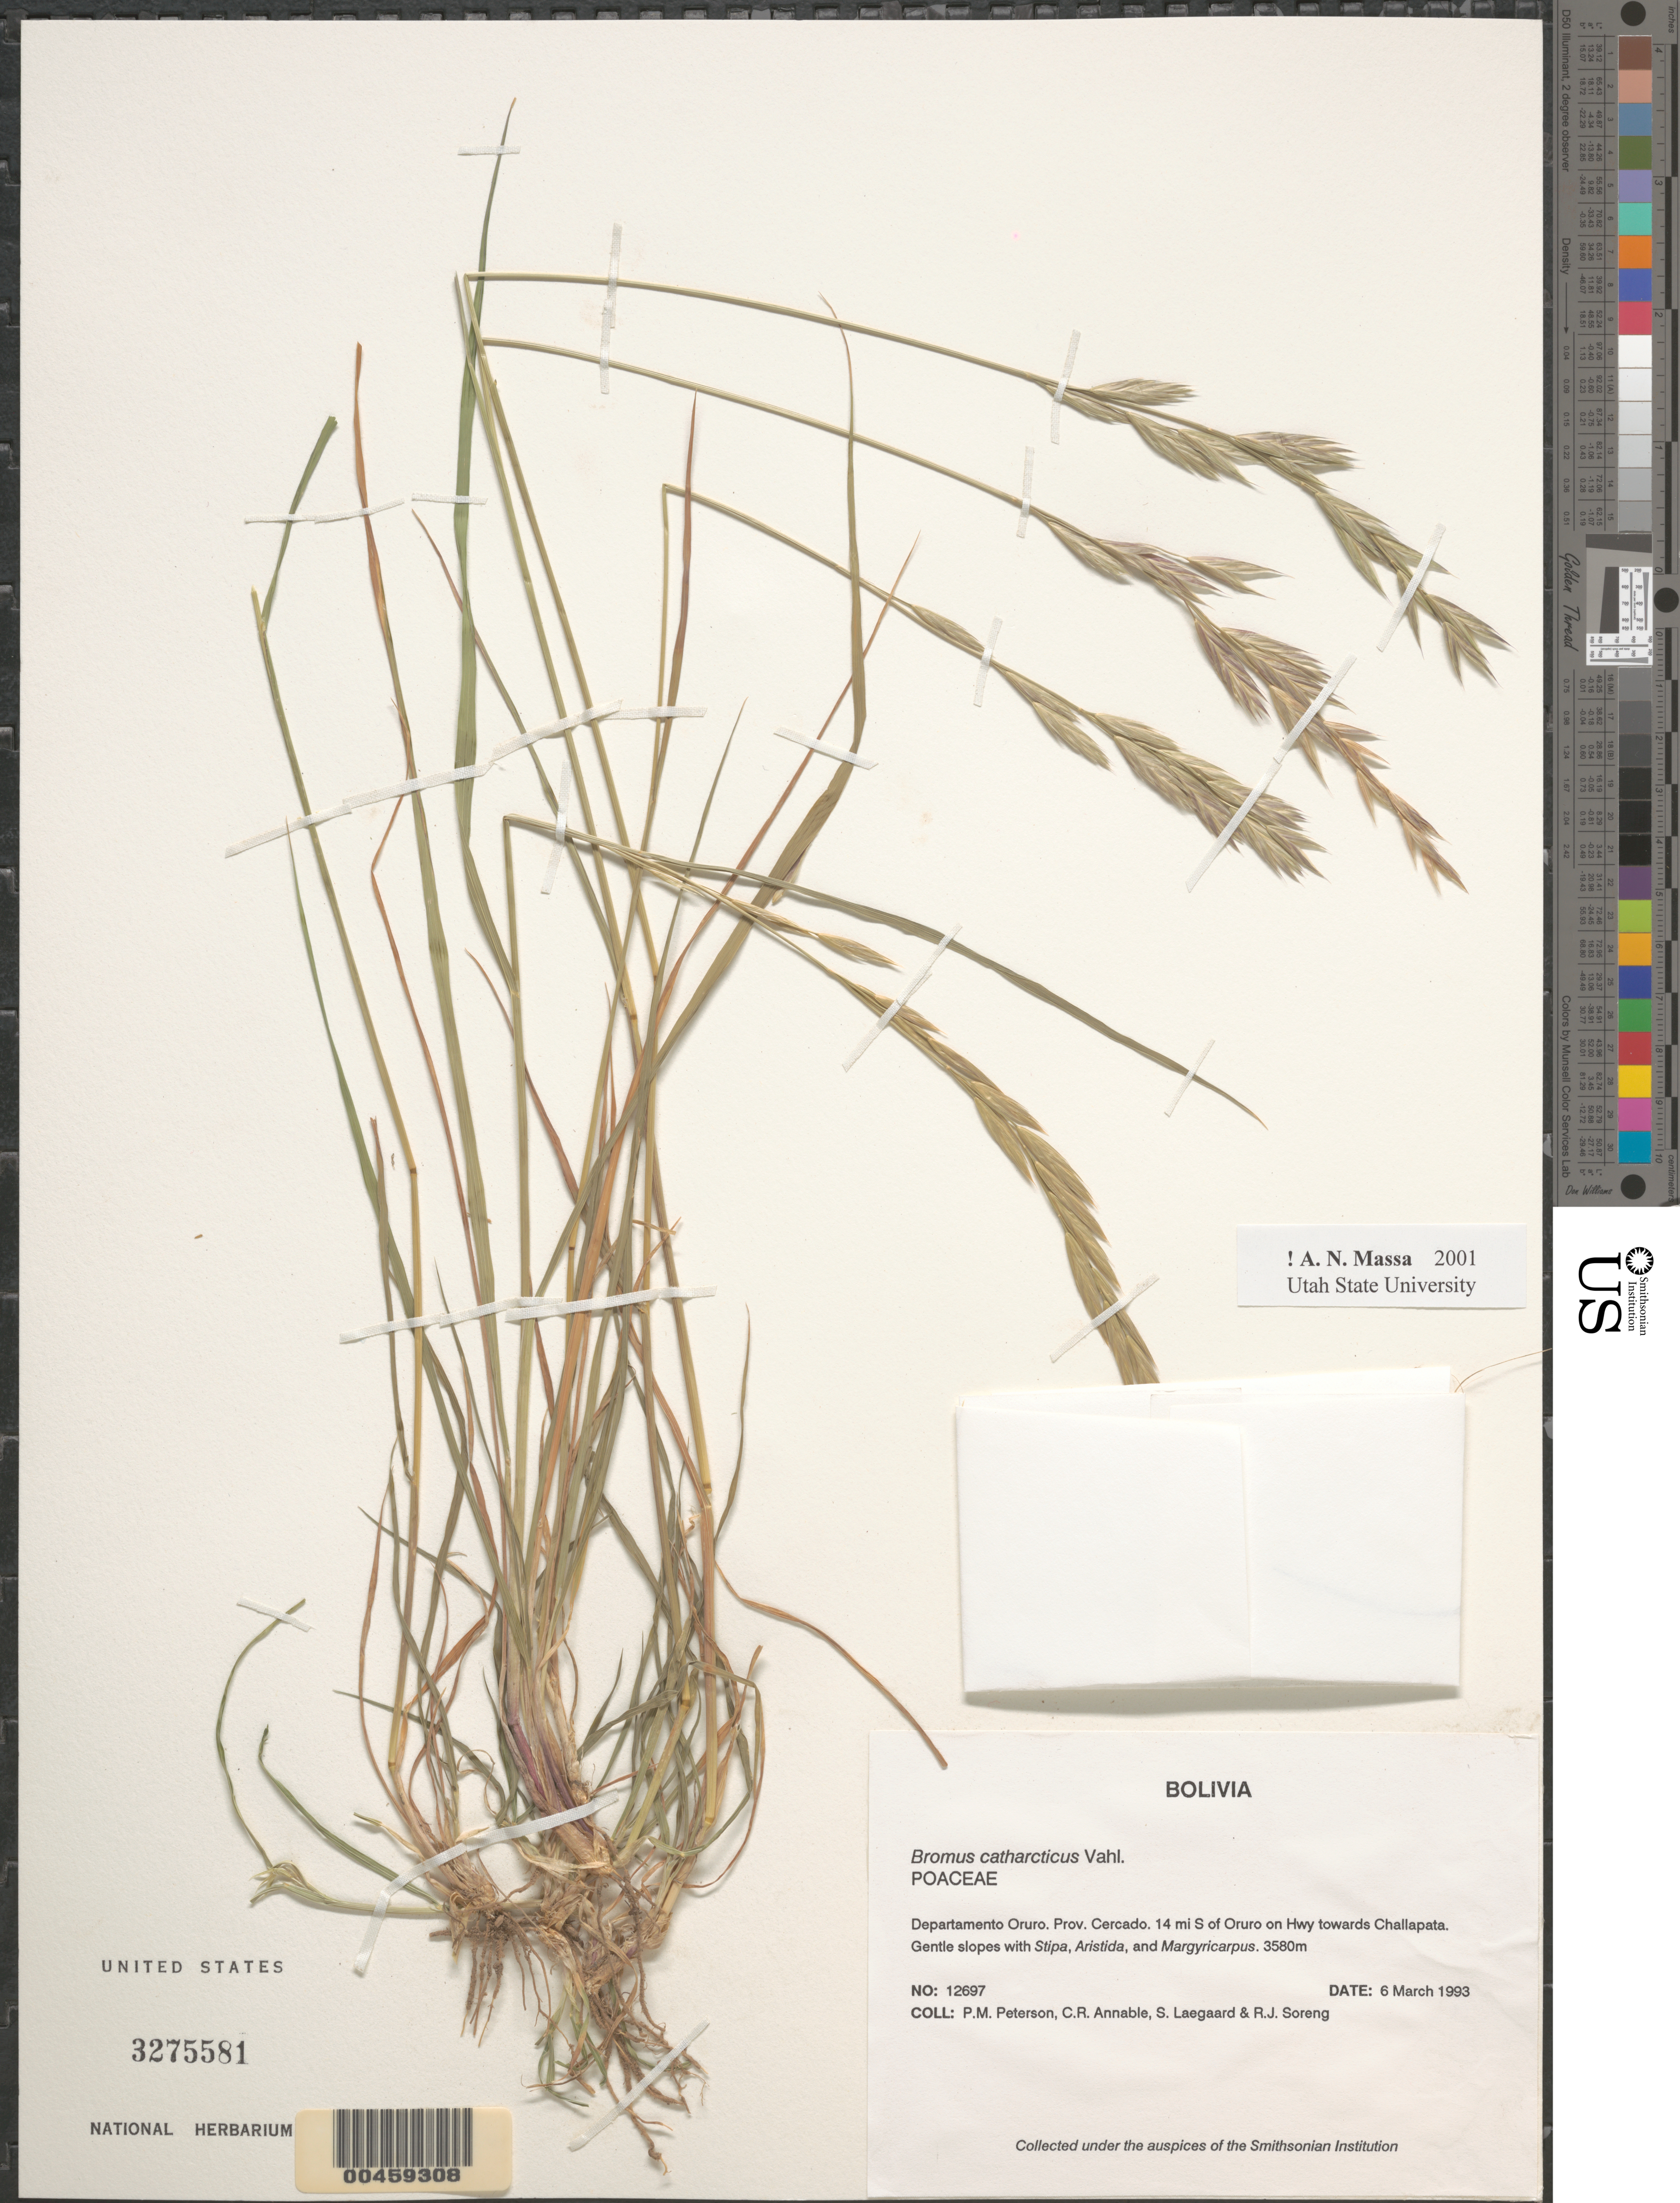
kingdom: Plantae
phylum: Tracheophyta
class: Magnoliopsida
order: Laurales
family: Lauraceae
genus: Endiandra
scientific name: Endiandra latifolia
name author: Kosterm.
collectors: P. M. Peterson, C. R. Annable, S. Lægaard & R. J. Soreng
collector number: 12697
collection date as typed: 06 Mar 1993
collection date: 1993-03-06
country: Bolivia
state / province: Oruro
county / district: Cercado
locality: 14 mi S of Oruro on Hwy towards Challapata.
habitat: Gentle slopes with Stipa, Aristida, and Margyricarpus.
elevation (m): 3580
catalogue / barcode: US 3275581